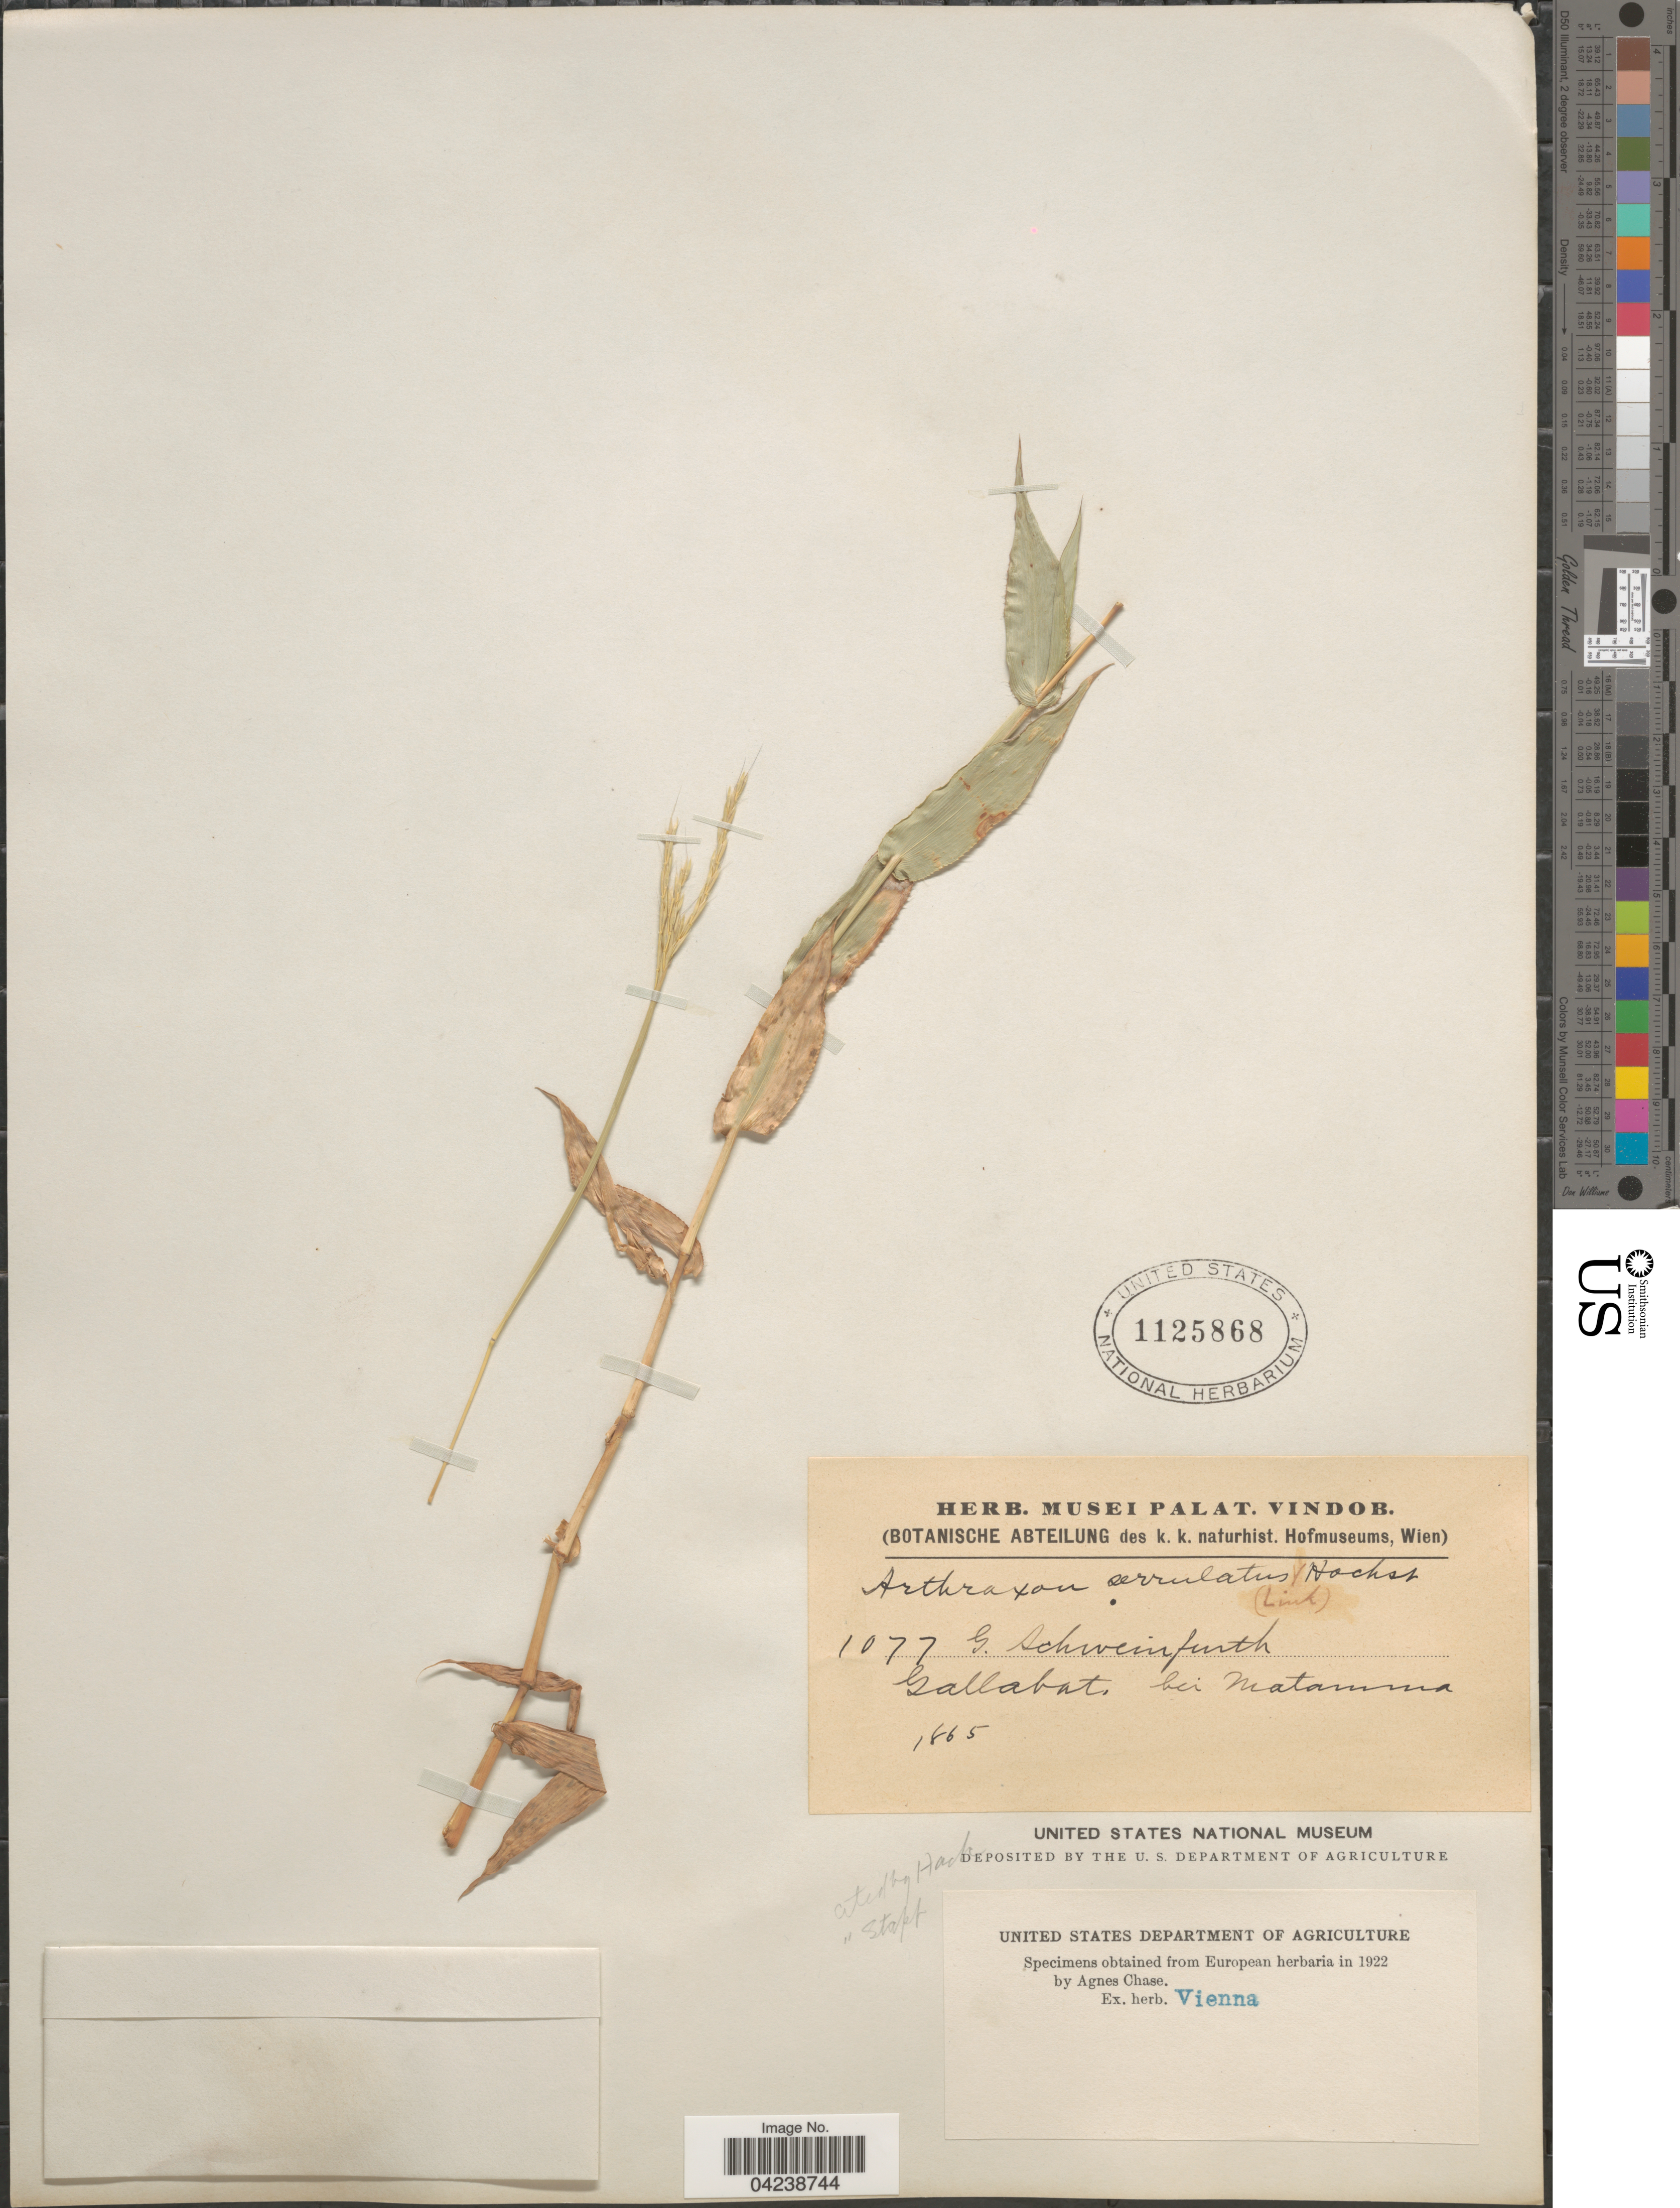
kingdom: Plantae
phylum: Tracheophyta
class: Liliopsida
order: Poales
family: Poaceae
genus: Arthraxon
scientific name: Arthraxon prionodes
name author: (Steud.) Dandy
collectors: G. A. Schweinfurth (herbarium)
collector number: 1077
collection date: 1865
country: Sudan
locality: Gallabat, bei Matamma.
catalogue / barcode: US 1125868